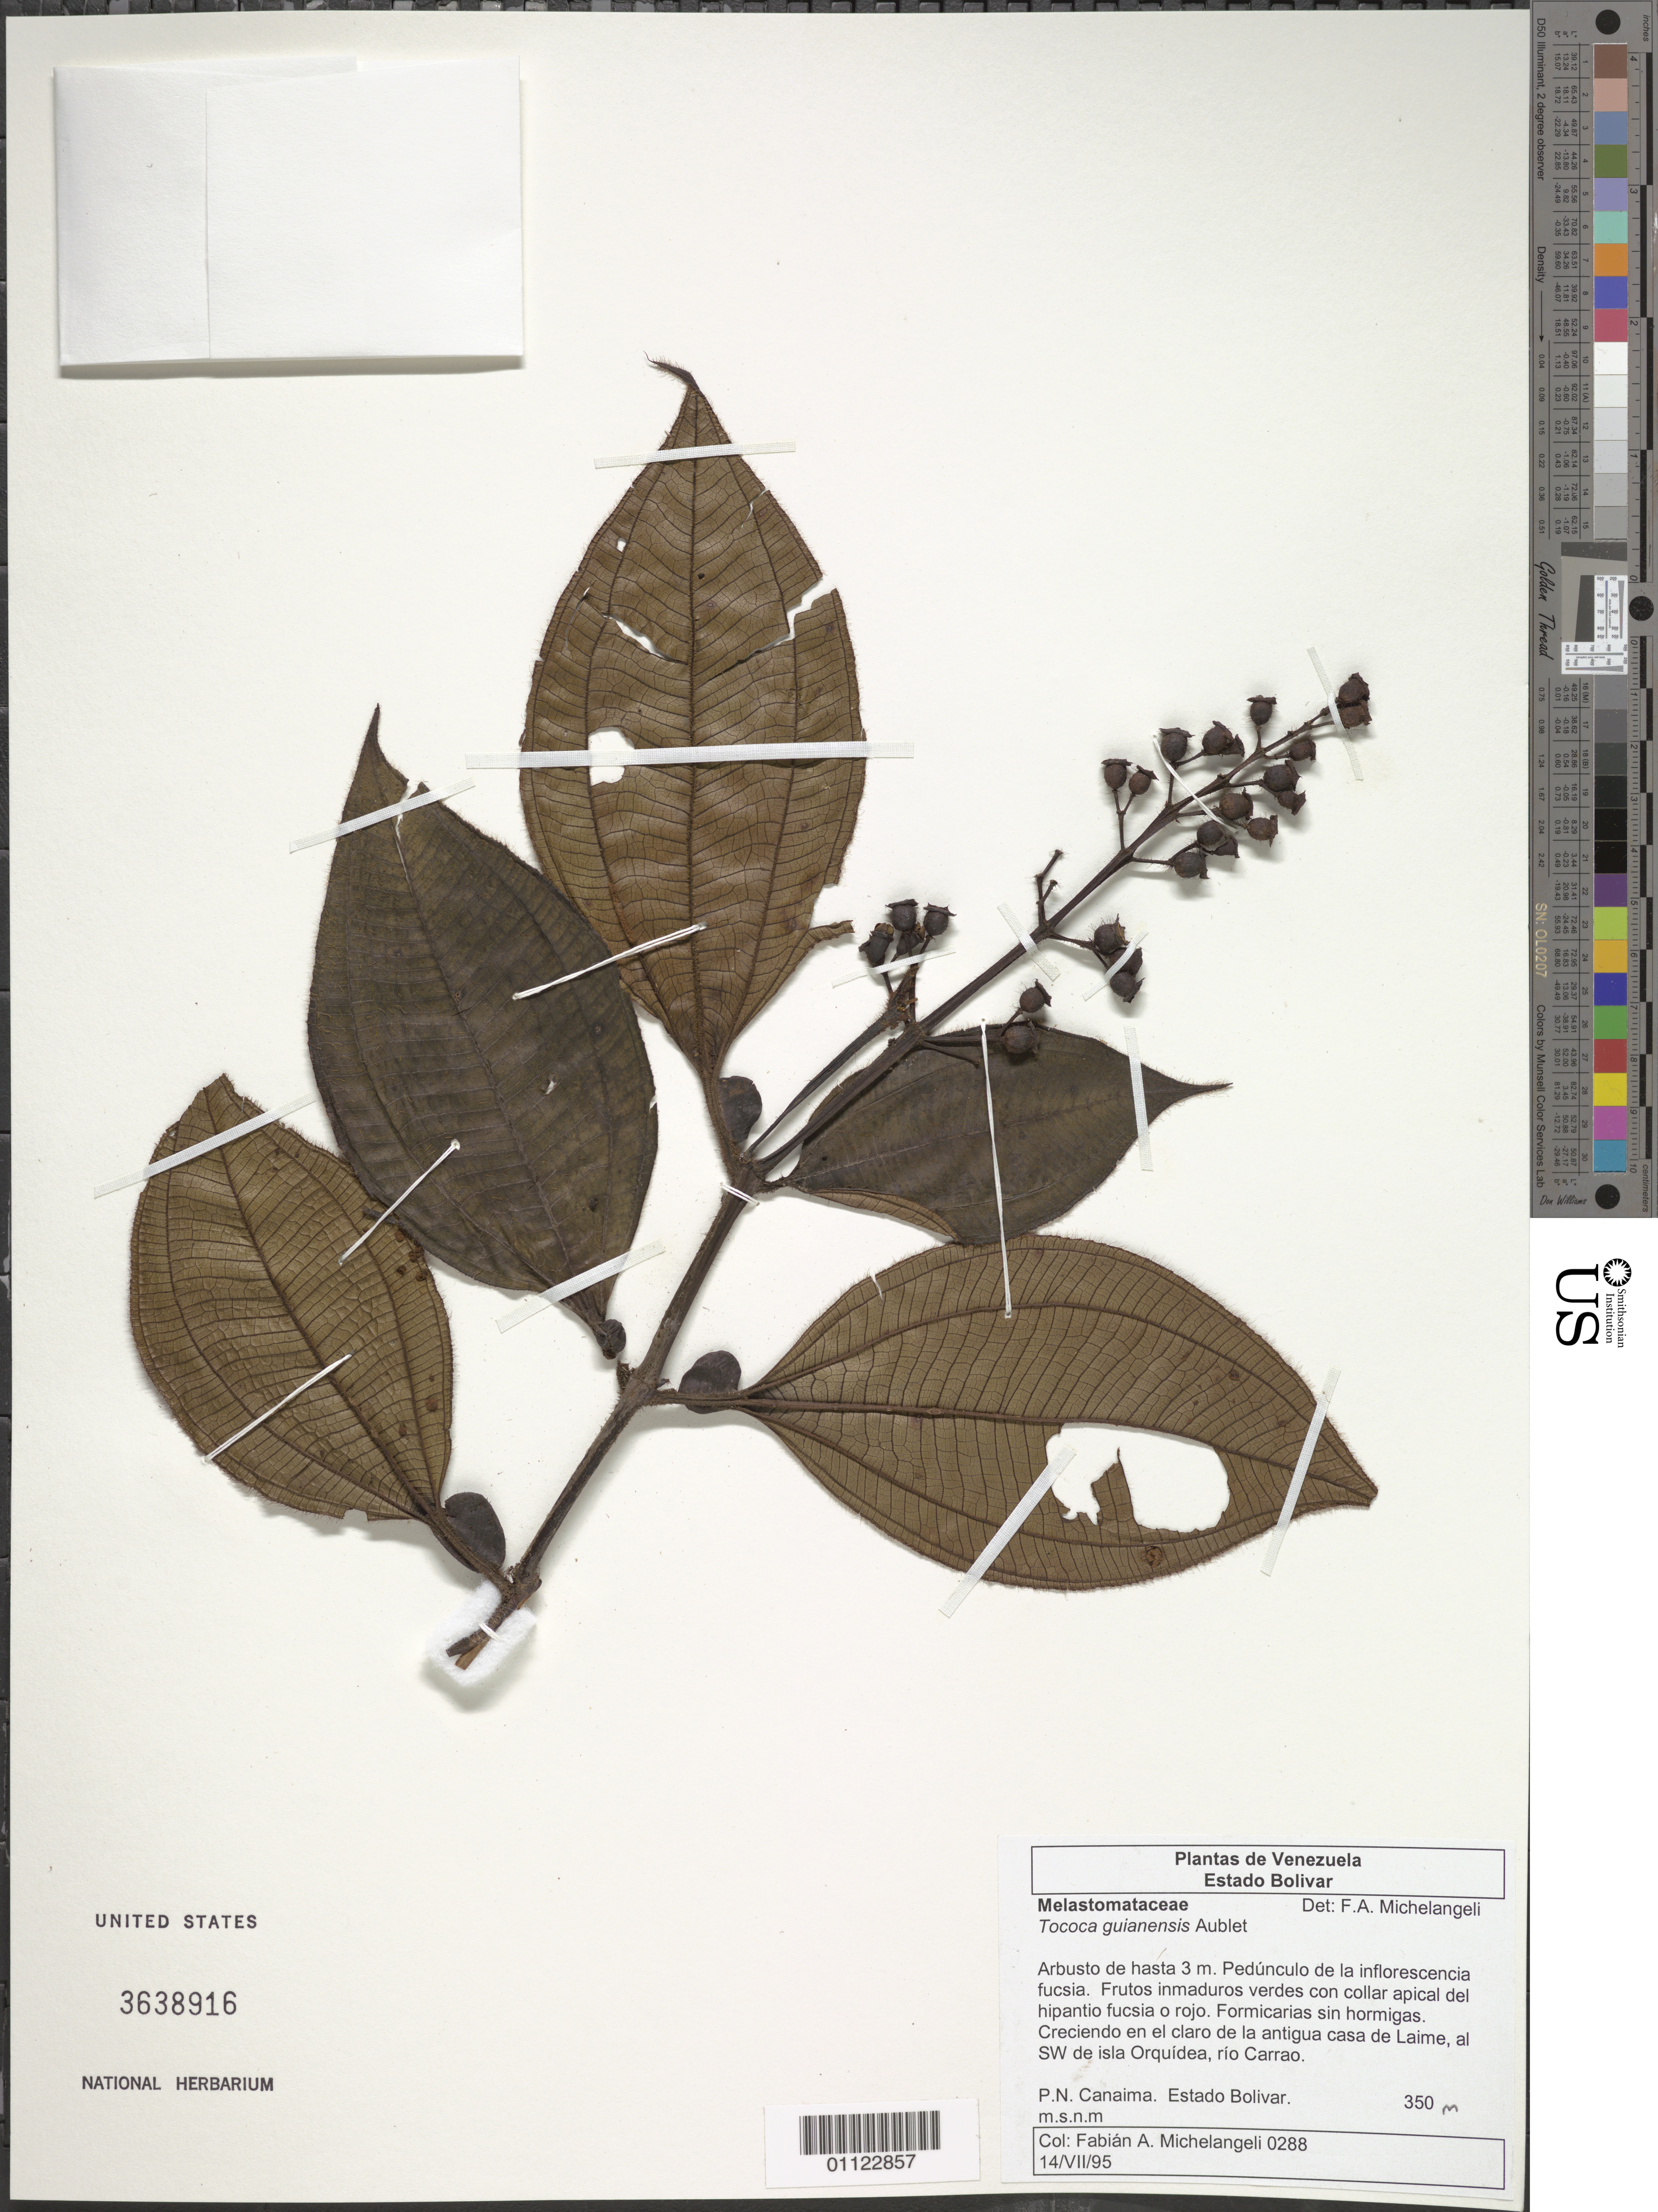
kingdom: Plantae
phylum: Tracheophyta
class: Magnoliopsida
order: Myrtales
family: Melastomataceae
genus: Tococa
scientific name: Tococa guianensis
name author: Aubl.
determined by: Michelangeli, F. A.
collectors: F. A. Michelangeli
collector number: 288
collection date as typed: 14-Aug-95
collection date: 1995-08-14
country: Venezuela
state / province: Bolívar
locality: Laime, al SW de isla Orquídea, río Carrao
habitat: Creciendo en el claro de la antigua casa de Laime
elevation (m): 350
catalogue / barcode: US 3638916